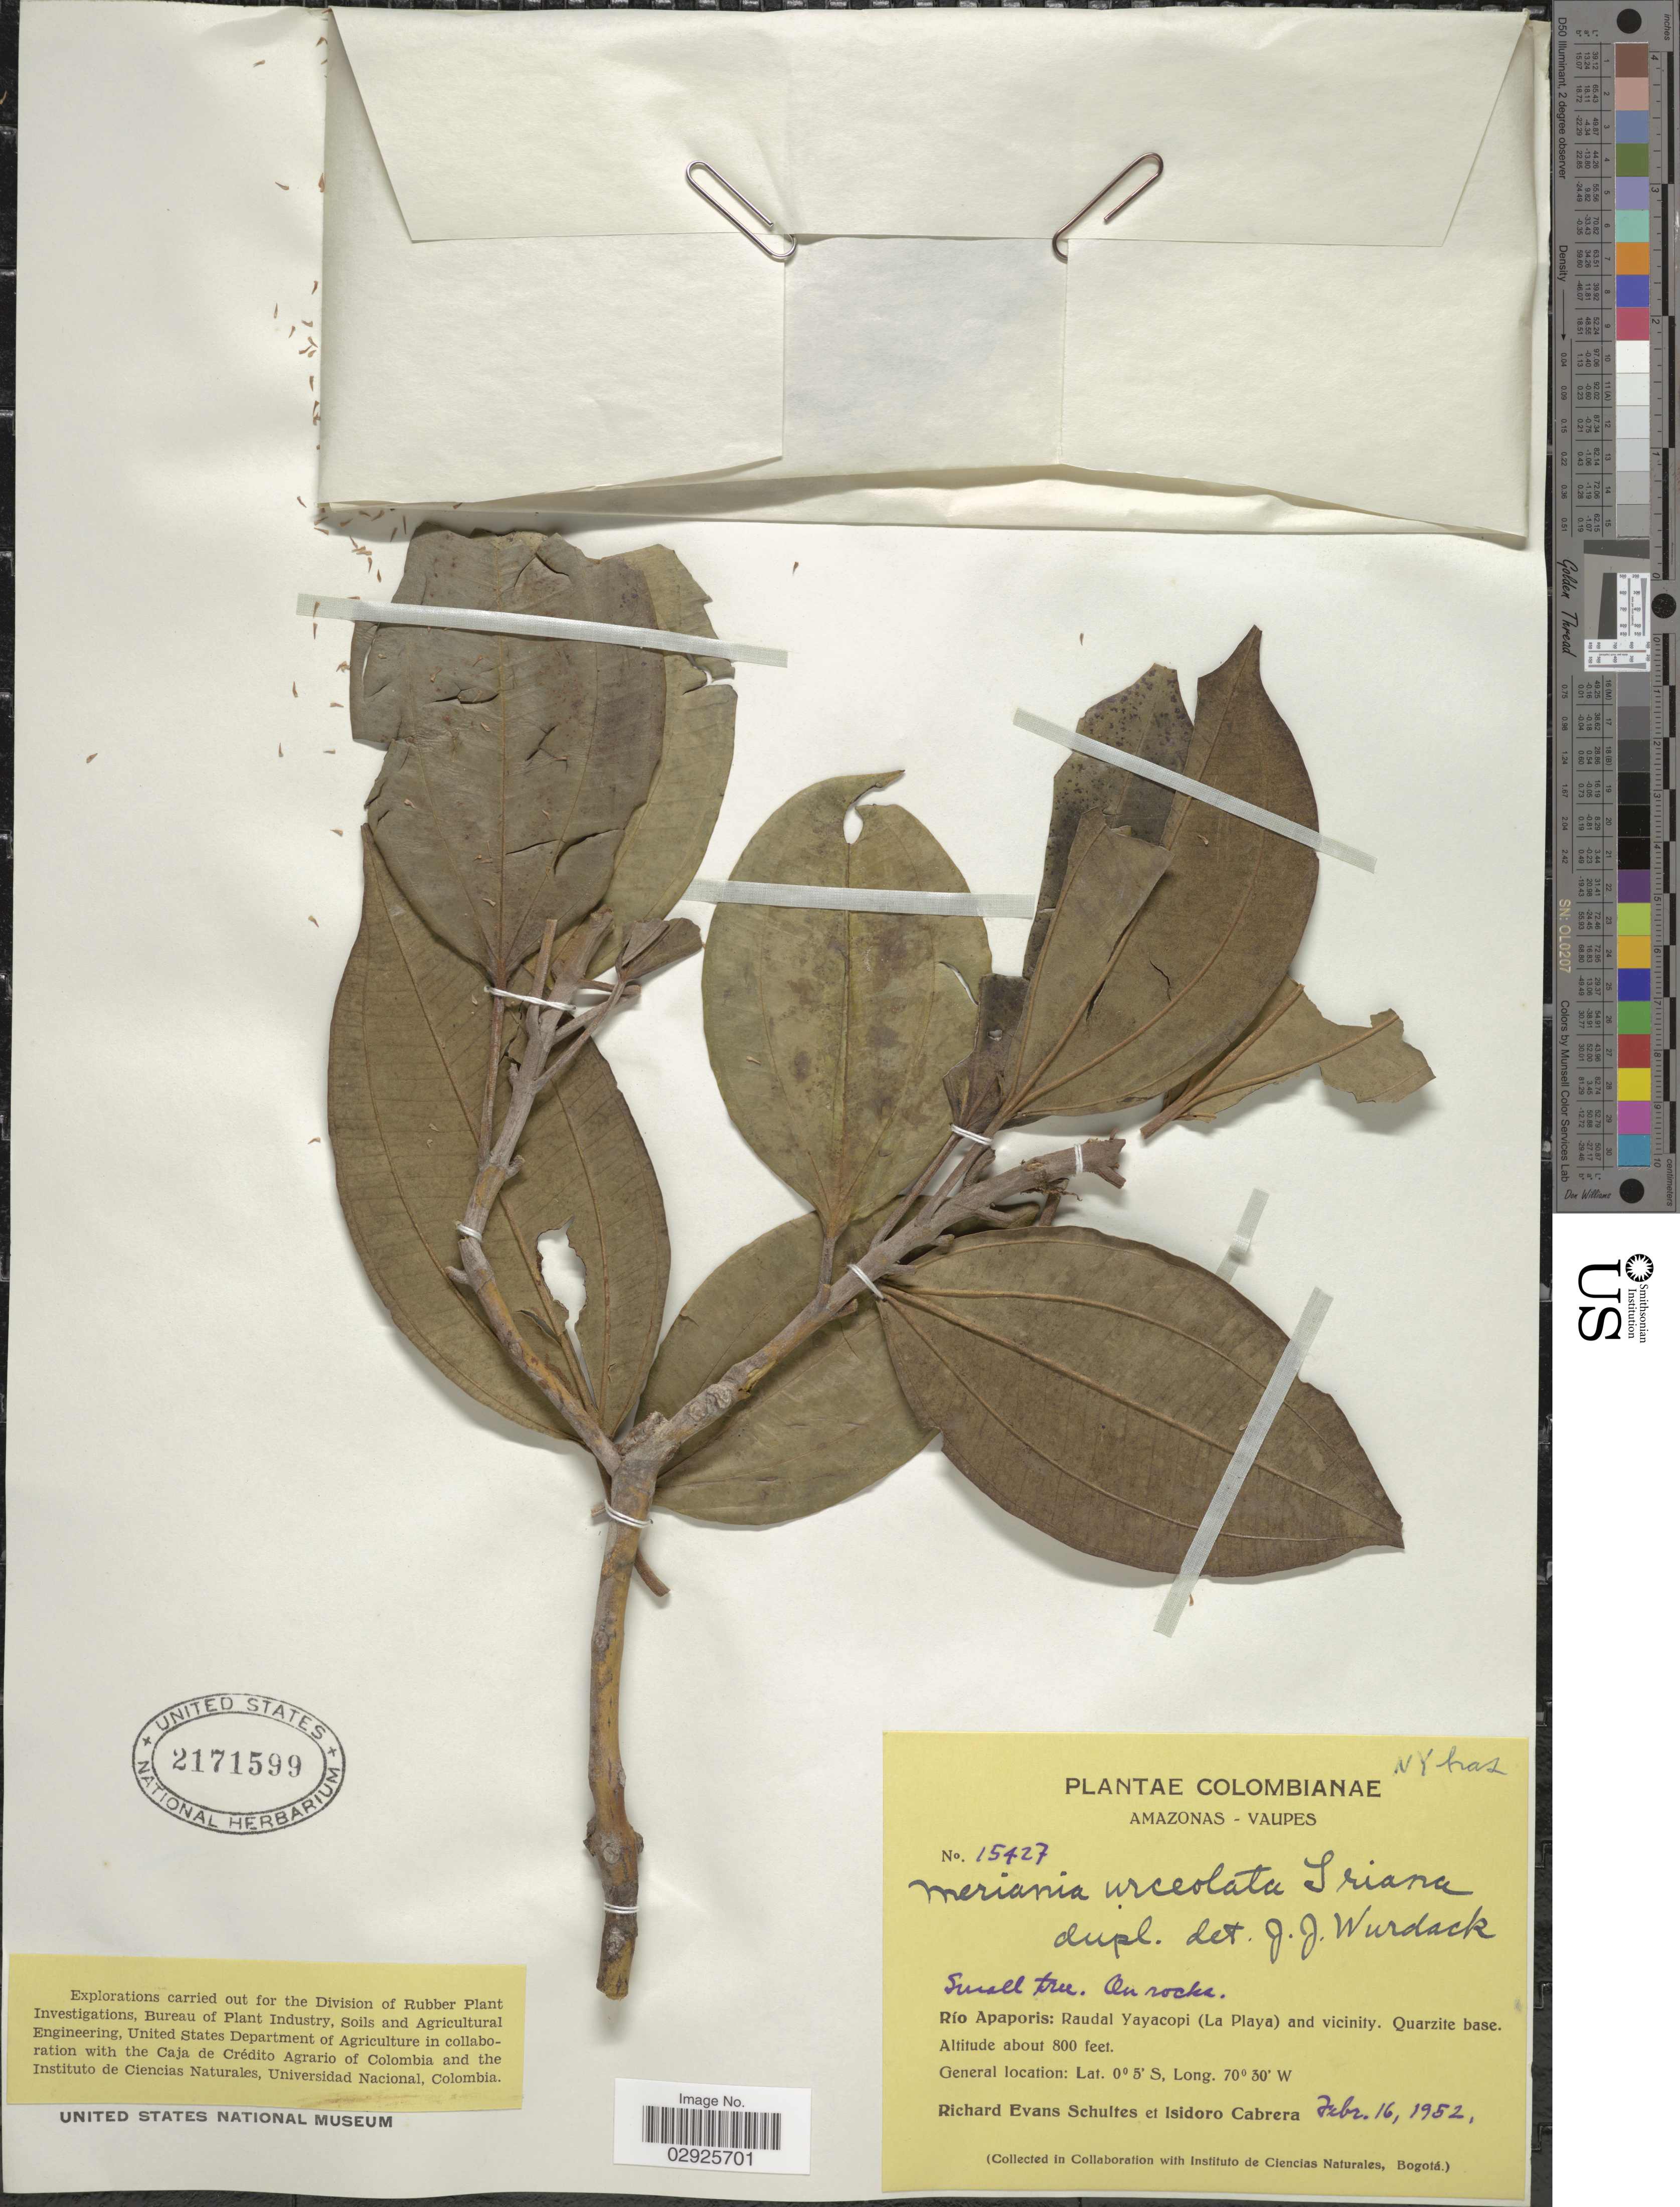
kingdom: Plantae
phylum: Tracheophyta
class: Magnoliopsida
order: Myrtales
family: Melastomataceae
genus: Meriania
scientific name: Meriania urceolata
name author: Triana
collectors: R. E. Schultes & I. Cabrera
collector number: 15427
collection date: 1952-02-16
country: Colombia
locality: Amazonas - Vaupes. Río Apaporis: Raudal Yayacopi (La Playa) and vicinity.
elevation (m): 244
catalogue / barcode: US 2171599